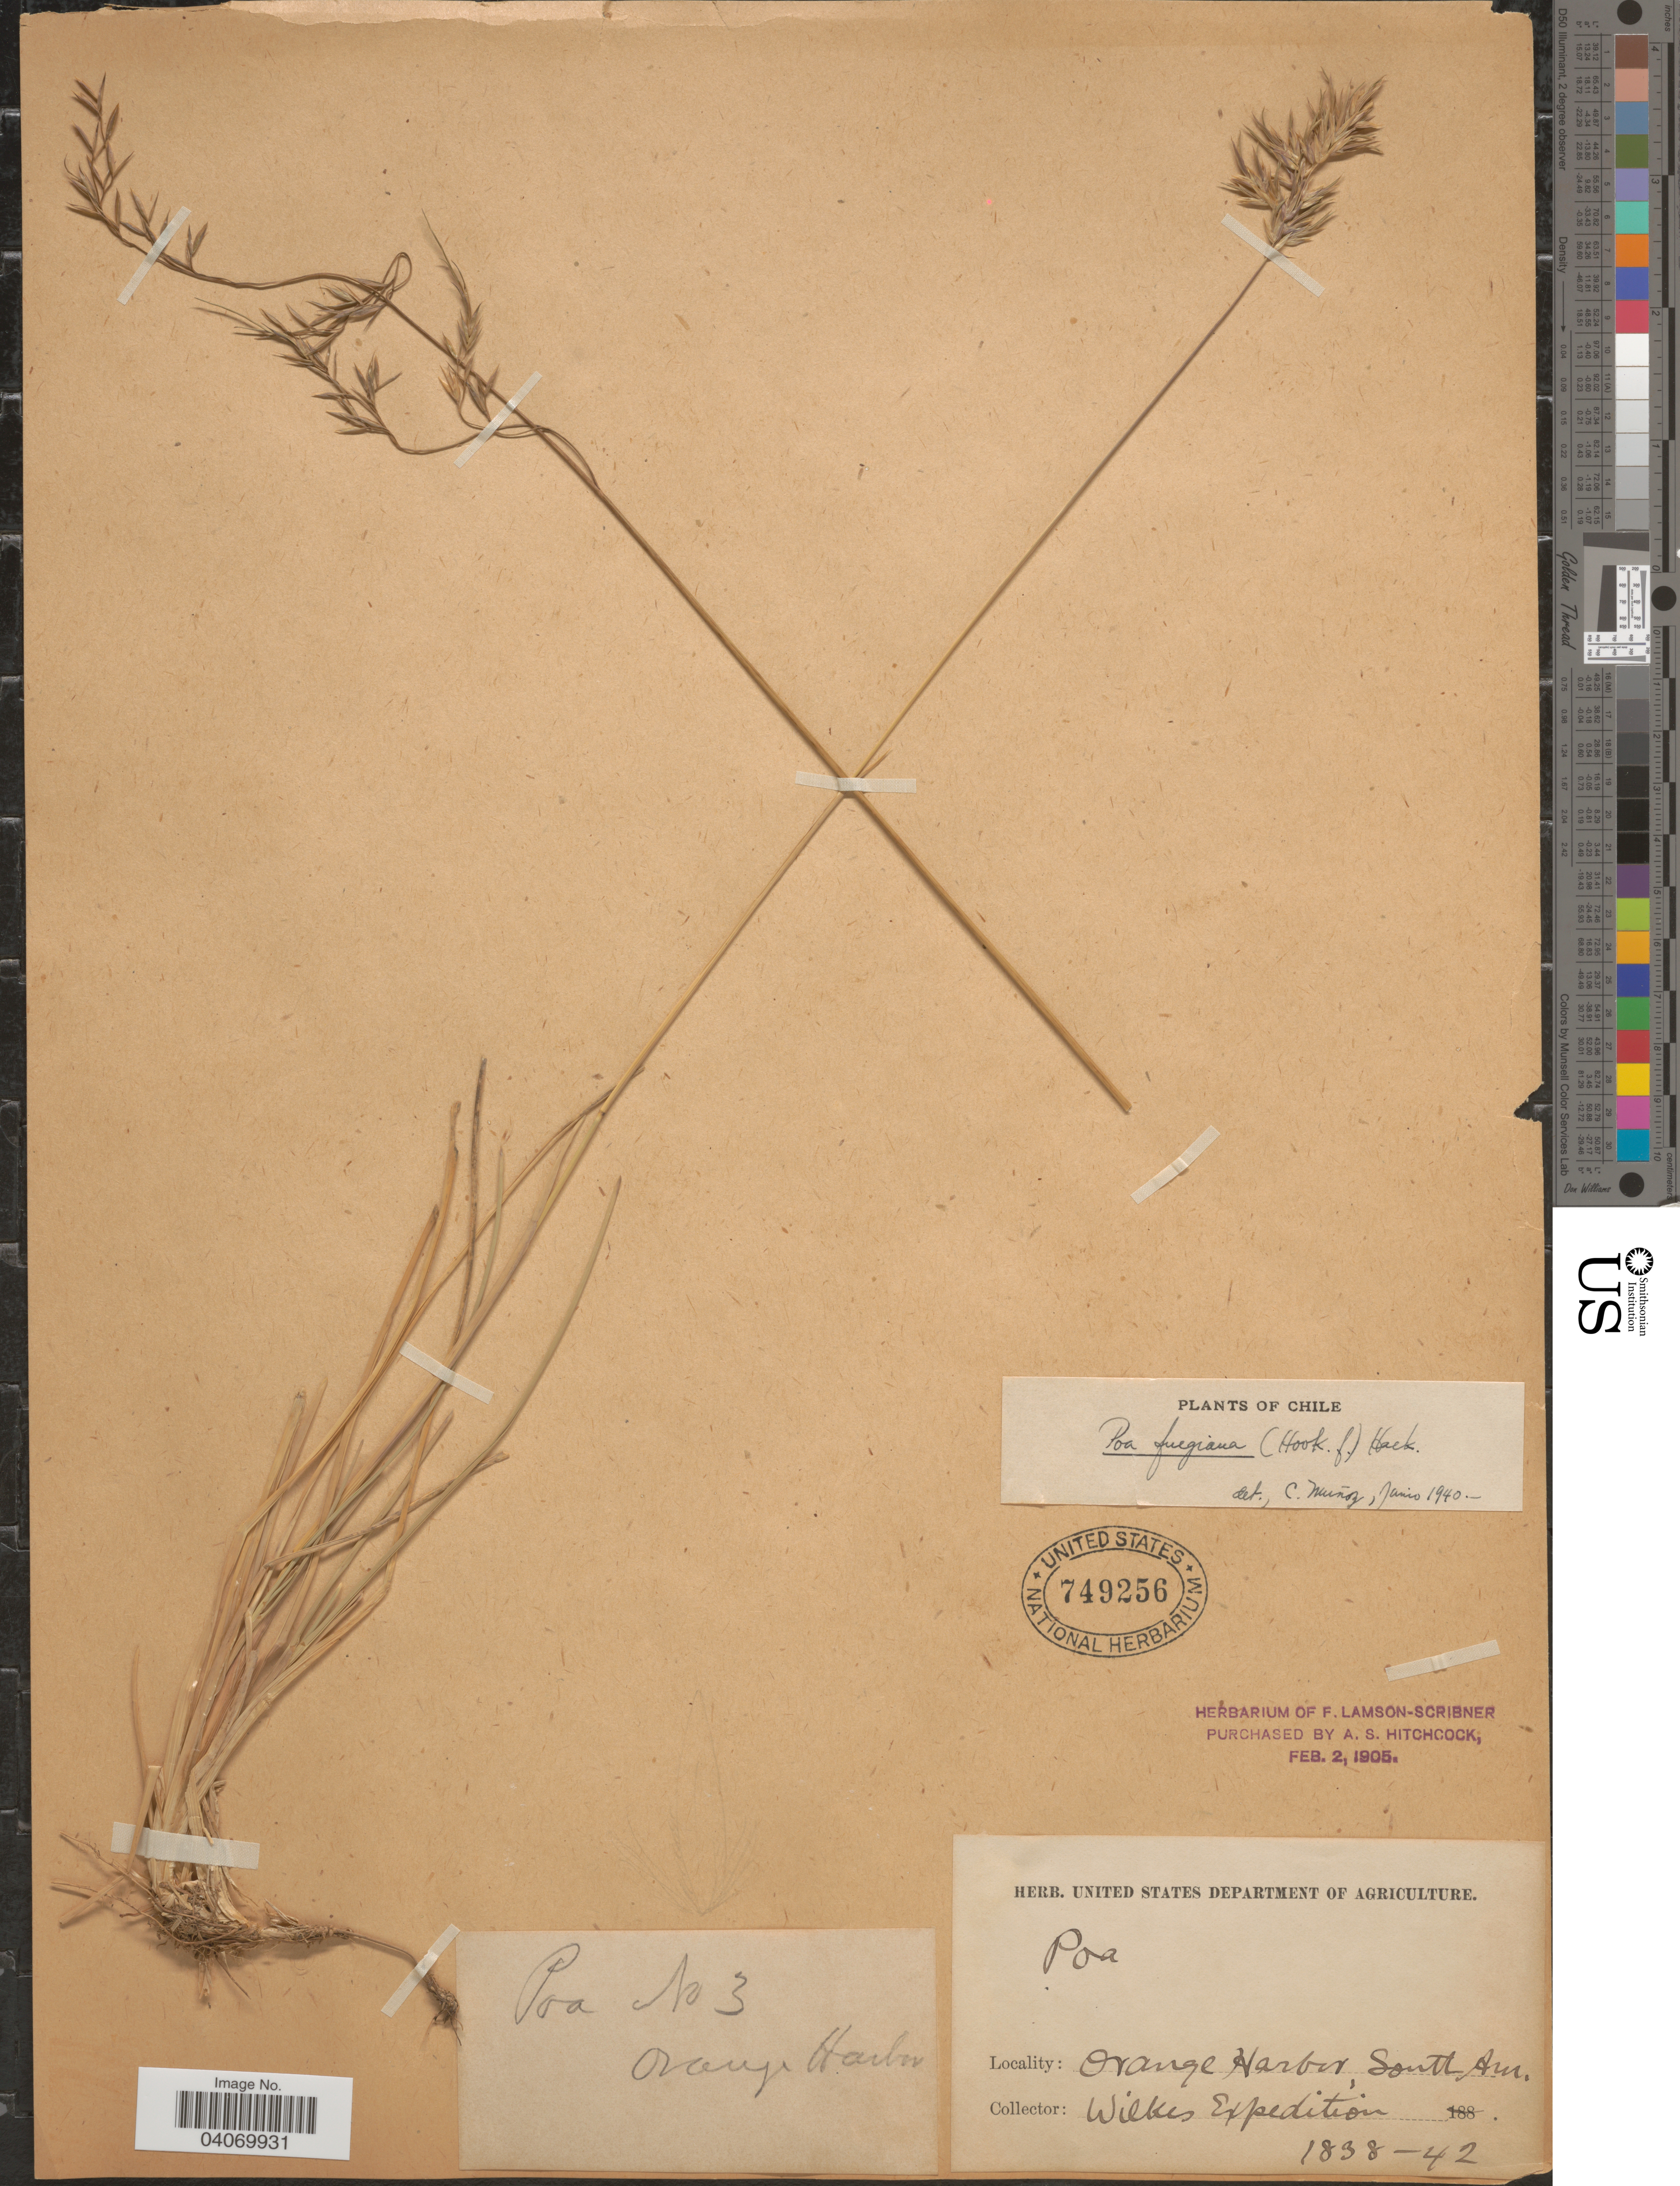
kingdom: Plantae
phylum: Tracheophyta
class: Liliopsida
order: Poales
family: Poaceae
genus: Poa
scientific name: Poa alopecurus subsp. fuegiana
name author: (Hook. f.) D.M. Moore & Dogg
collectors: Wilkes Explor. Exped.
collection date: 1838/1842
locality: Orange Harbor, South Am.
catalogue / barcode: US 749256